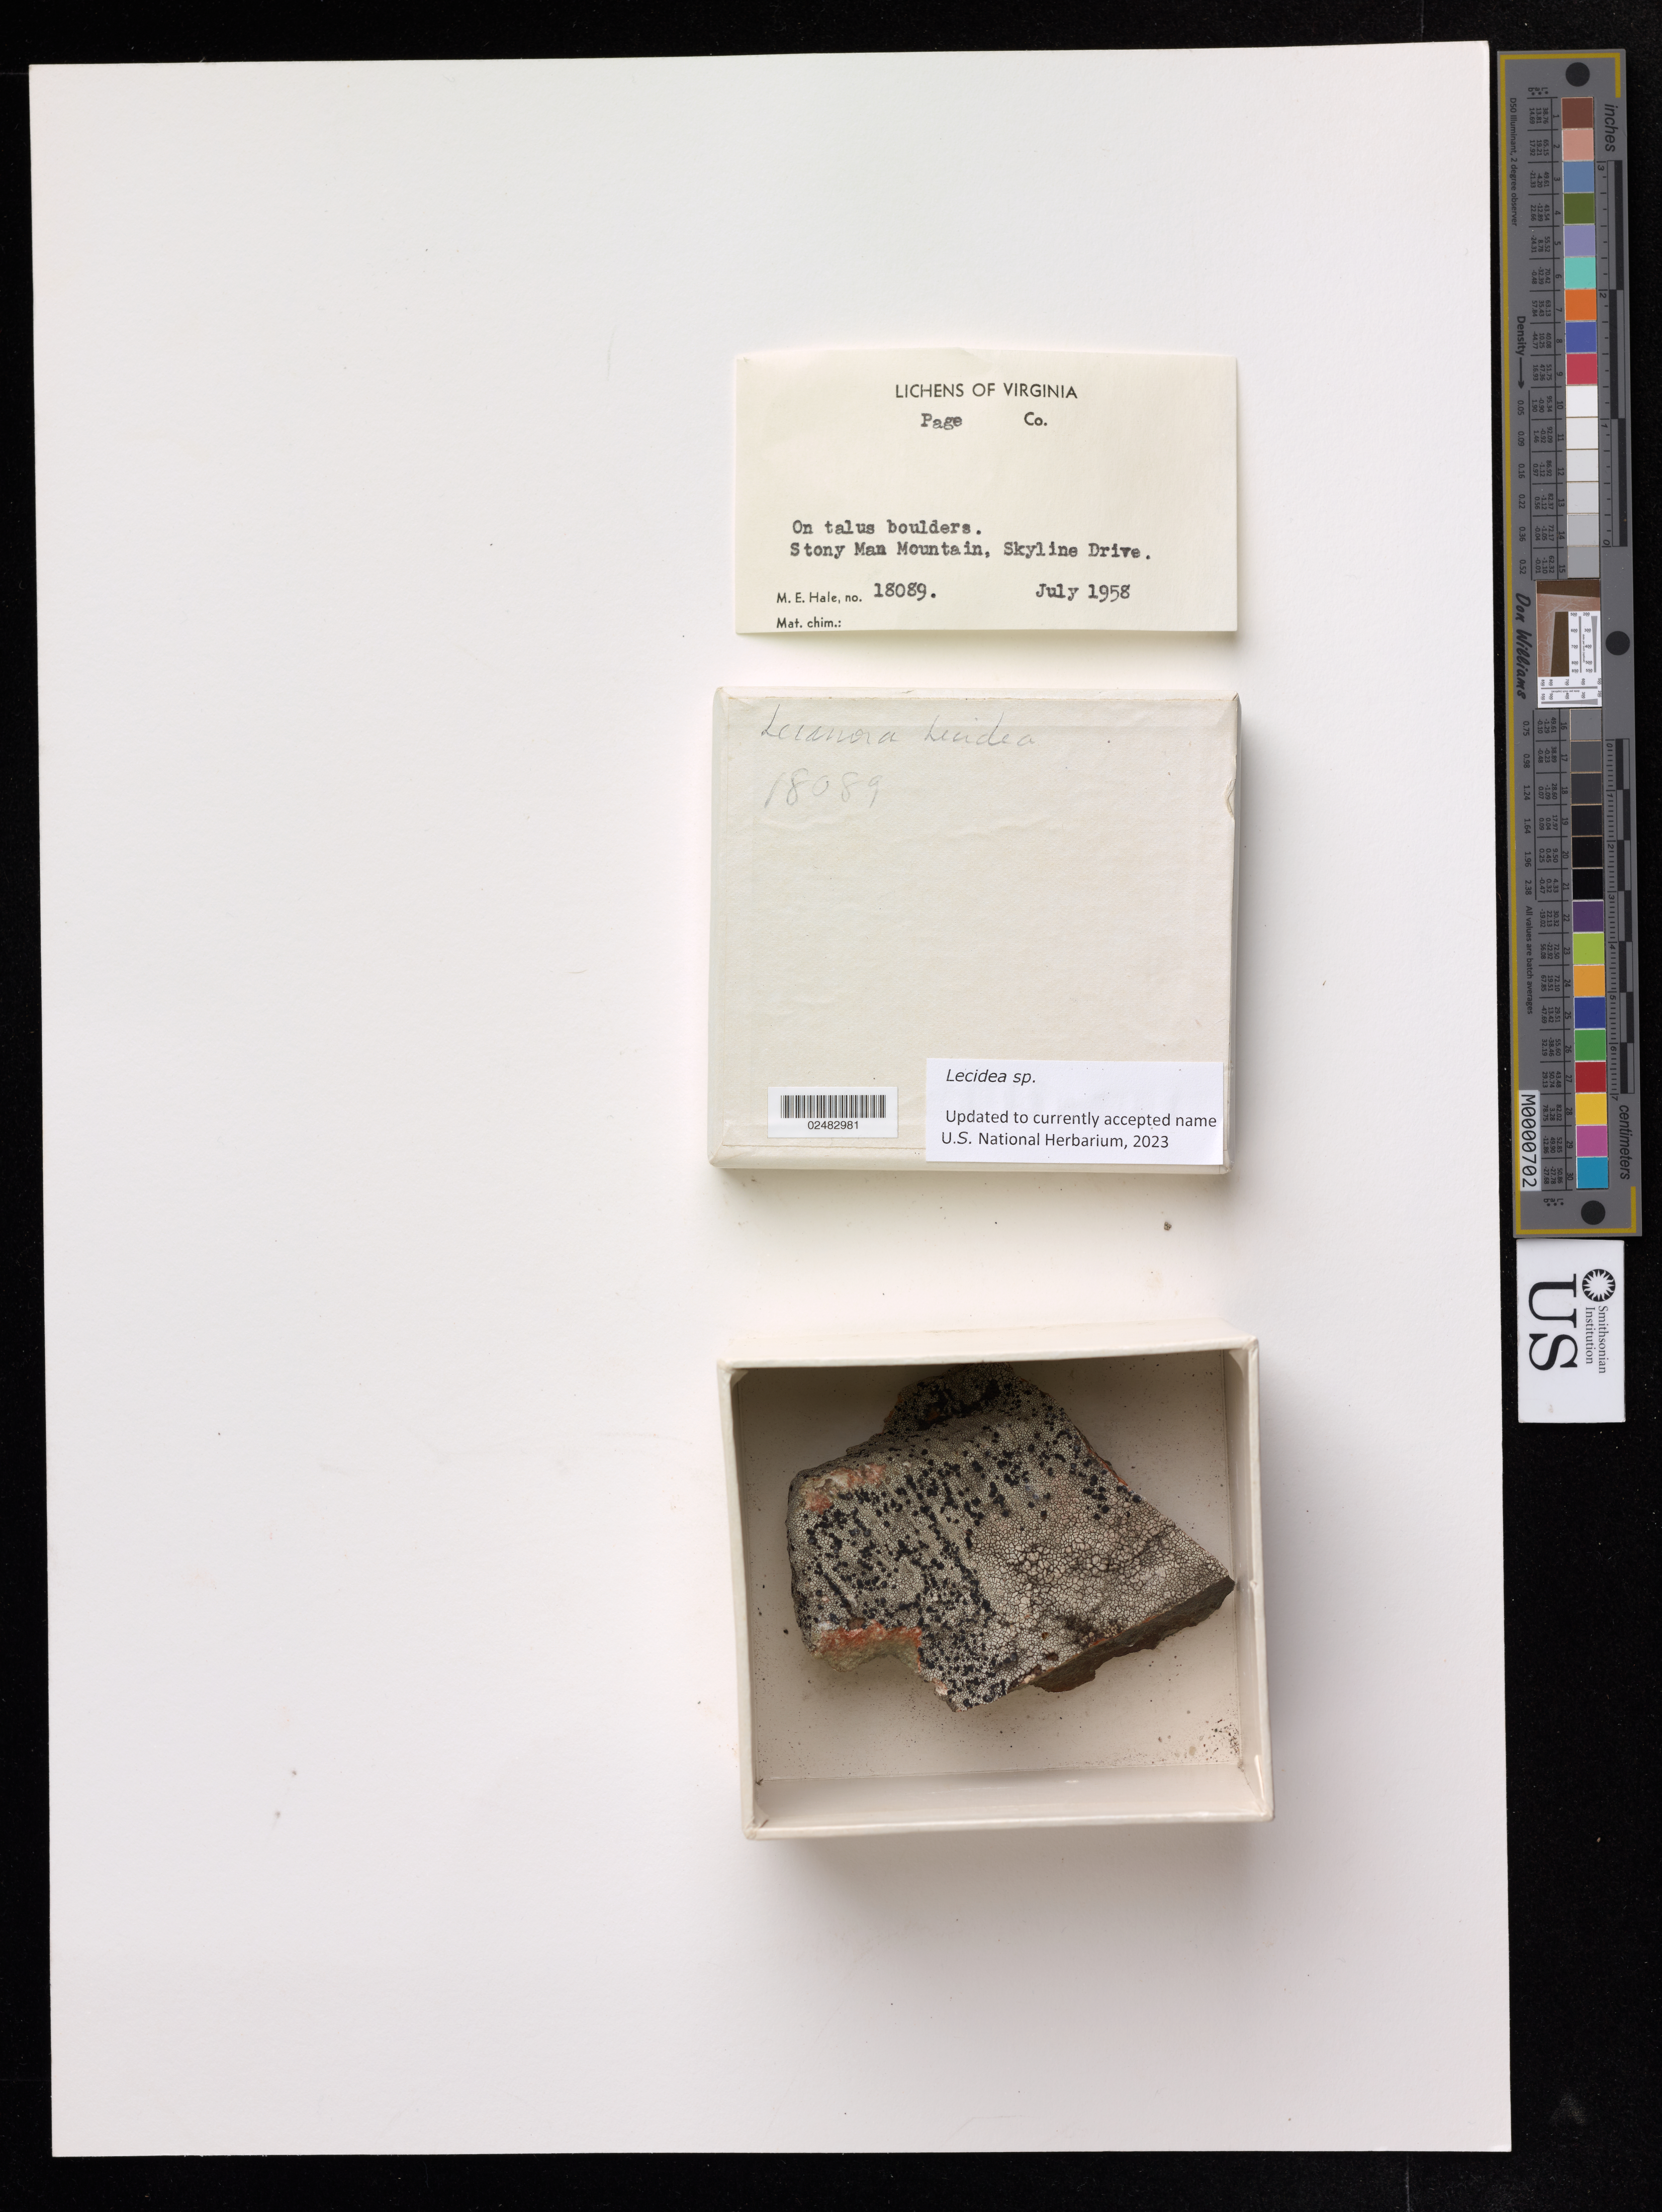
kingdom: Fungi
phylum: Ascomycota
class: Lecanoromycetes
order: Lecideales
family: Lecideaceae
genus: Lecidea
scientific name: Lecidea sp.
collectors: M. Hale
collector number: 18089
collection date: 1958-07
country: United States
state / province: Virginia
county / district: Page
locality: Stony Man mtn. Skyline Drive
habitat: On talus boulders.